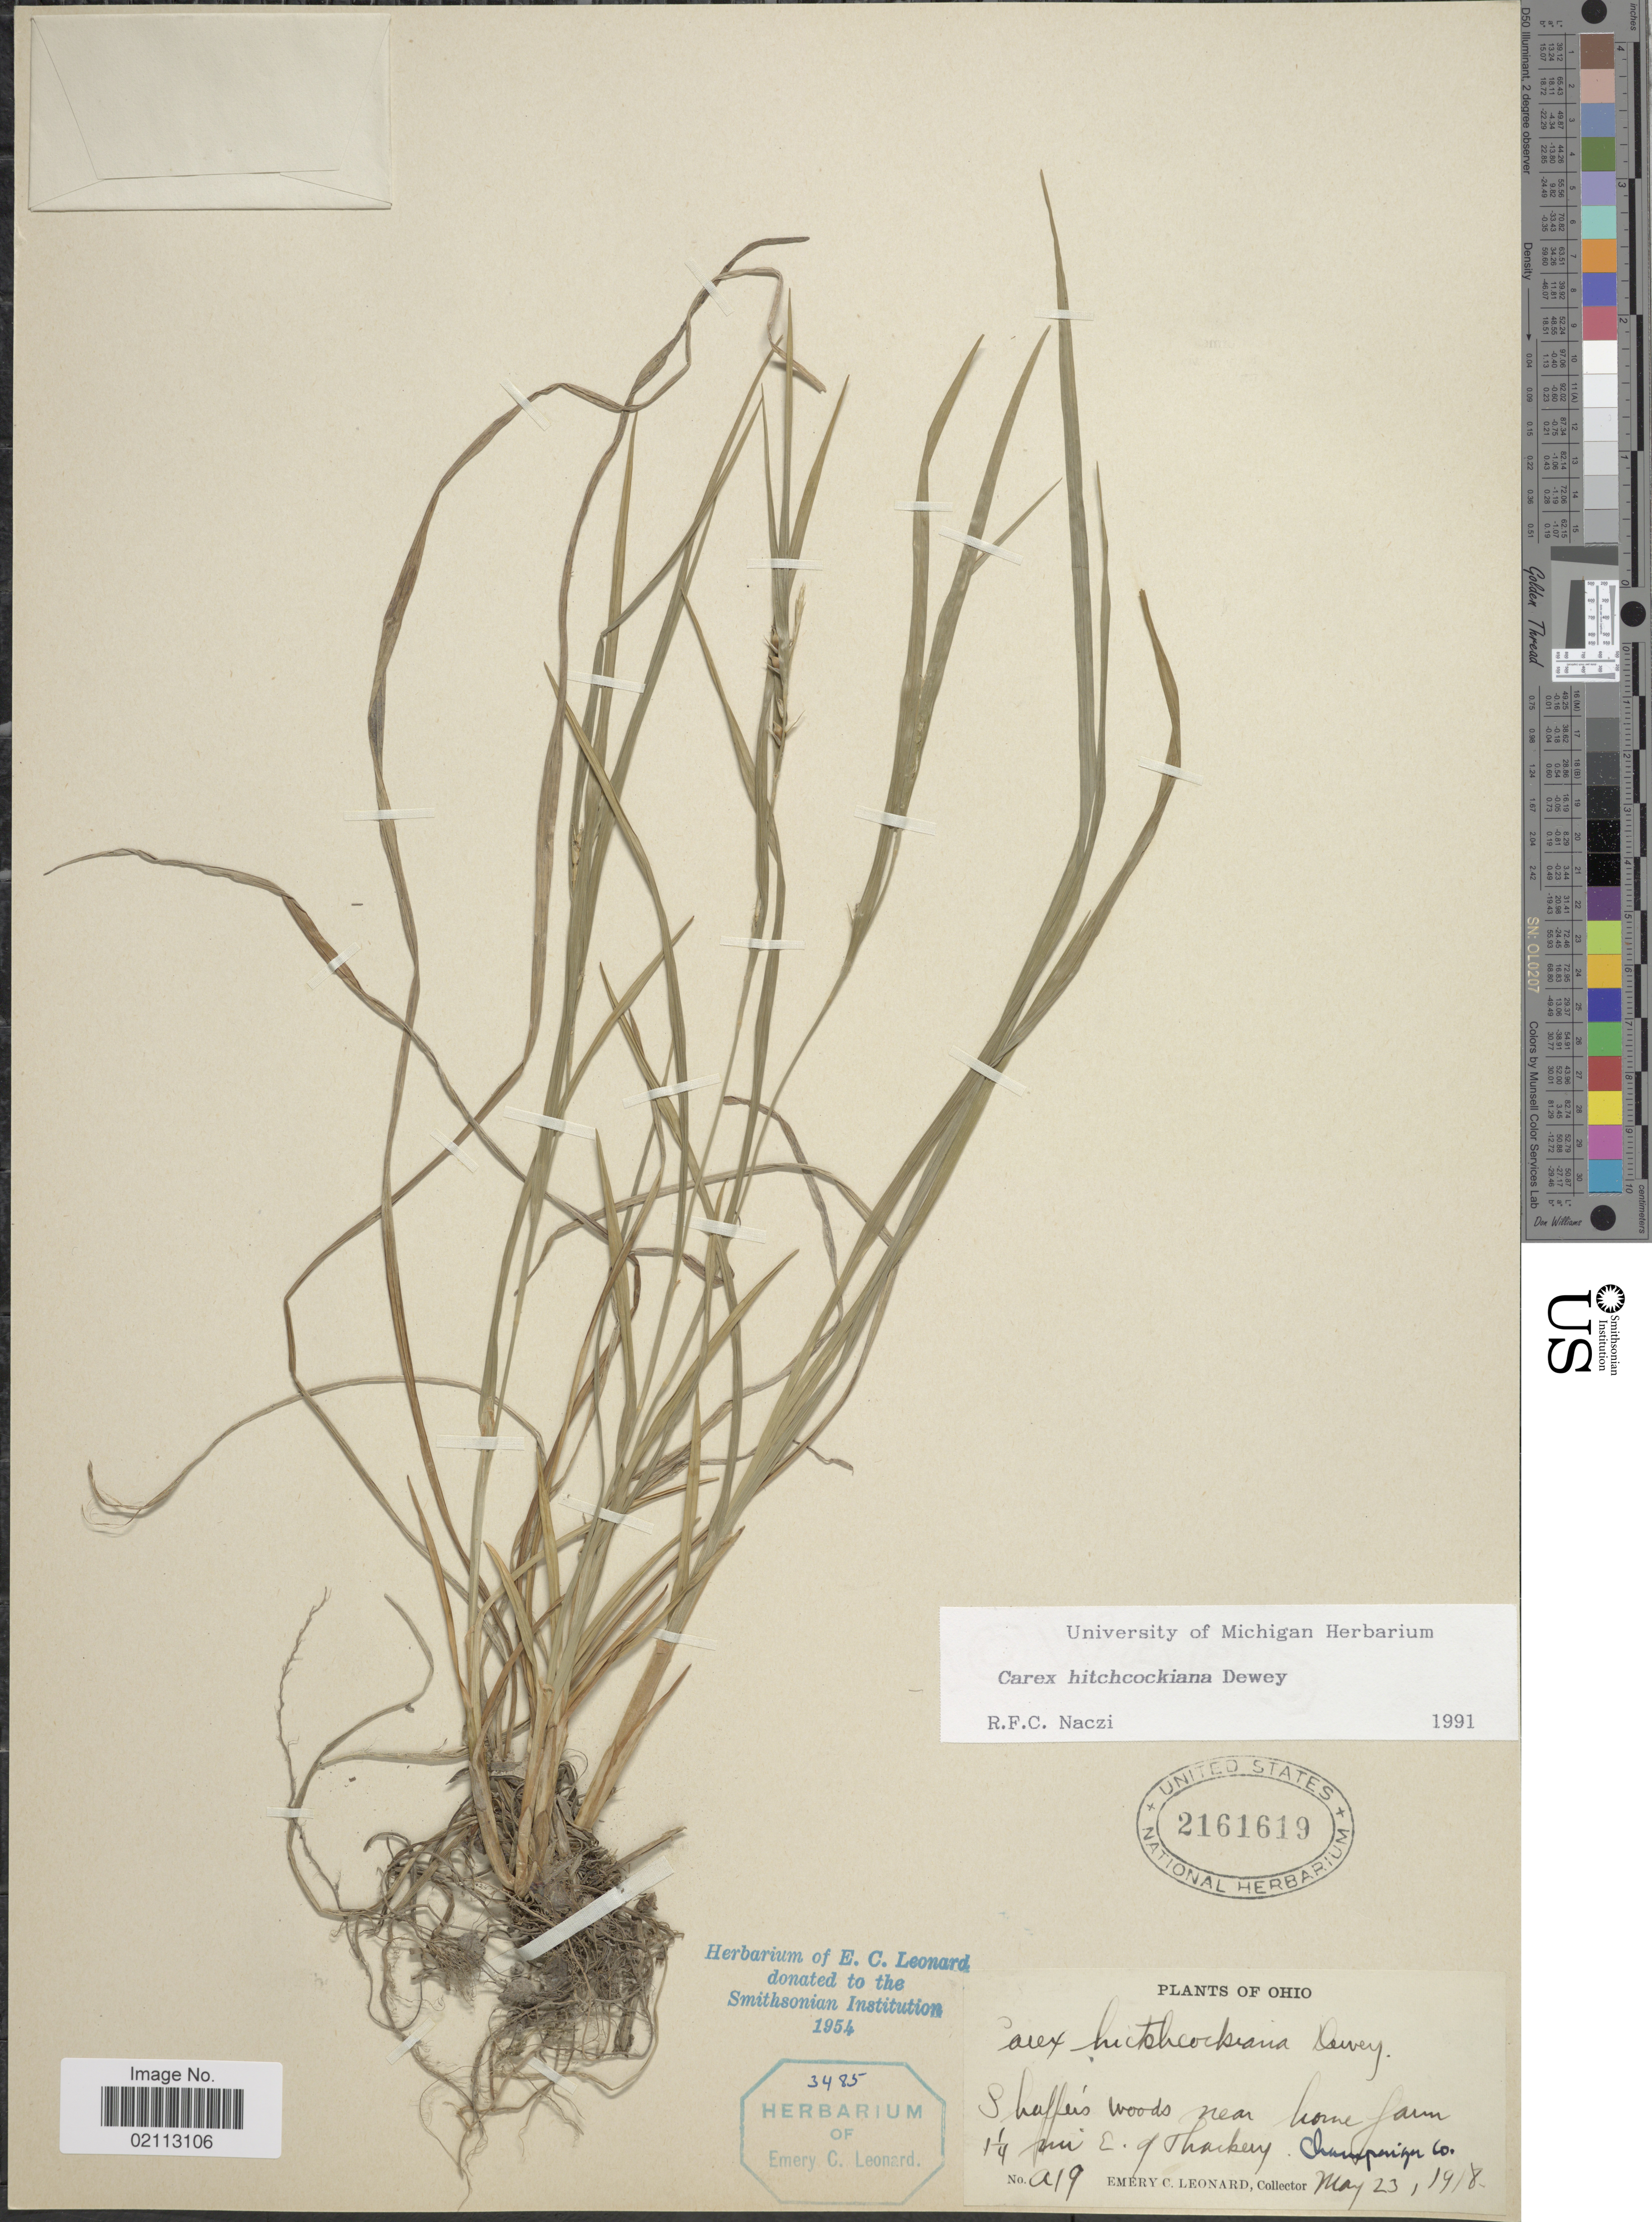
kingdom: Plantae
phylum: Tracheophyta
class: Liliopsida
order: Poales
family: Cyperaceae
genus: Carex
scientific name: Carex hitchcockiana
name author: Dewey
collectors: E. C. Leonard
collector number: A19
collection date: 1918-05-23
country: United States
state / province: Ohio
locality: Shaffer's woods near home farm 1¼ mi. E of Thackery, Champaign Co.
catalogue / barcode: US 2161619